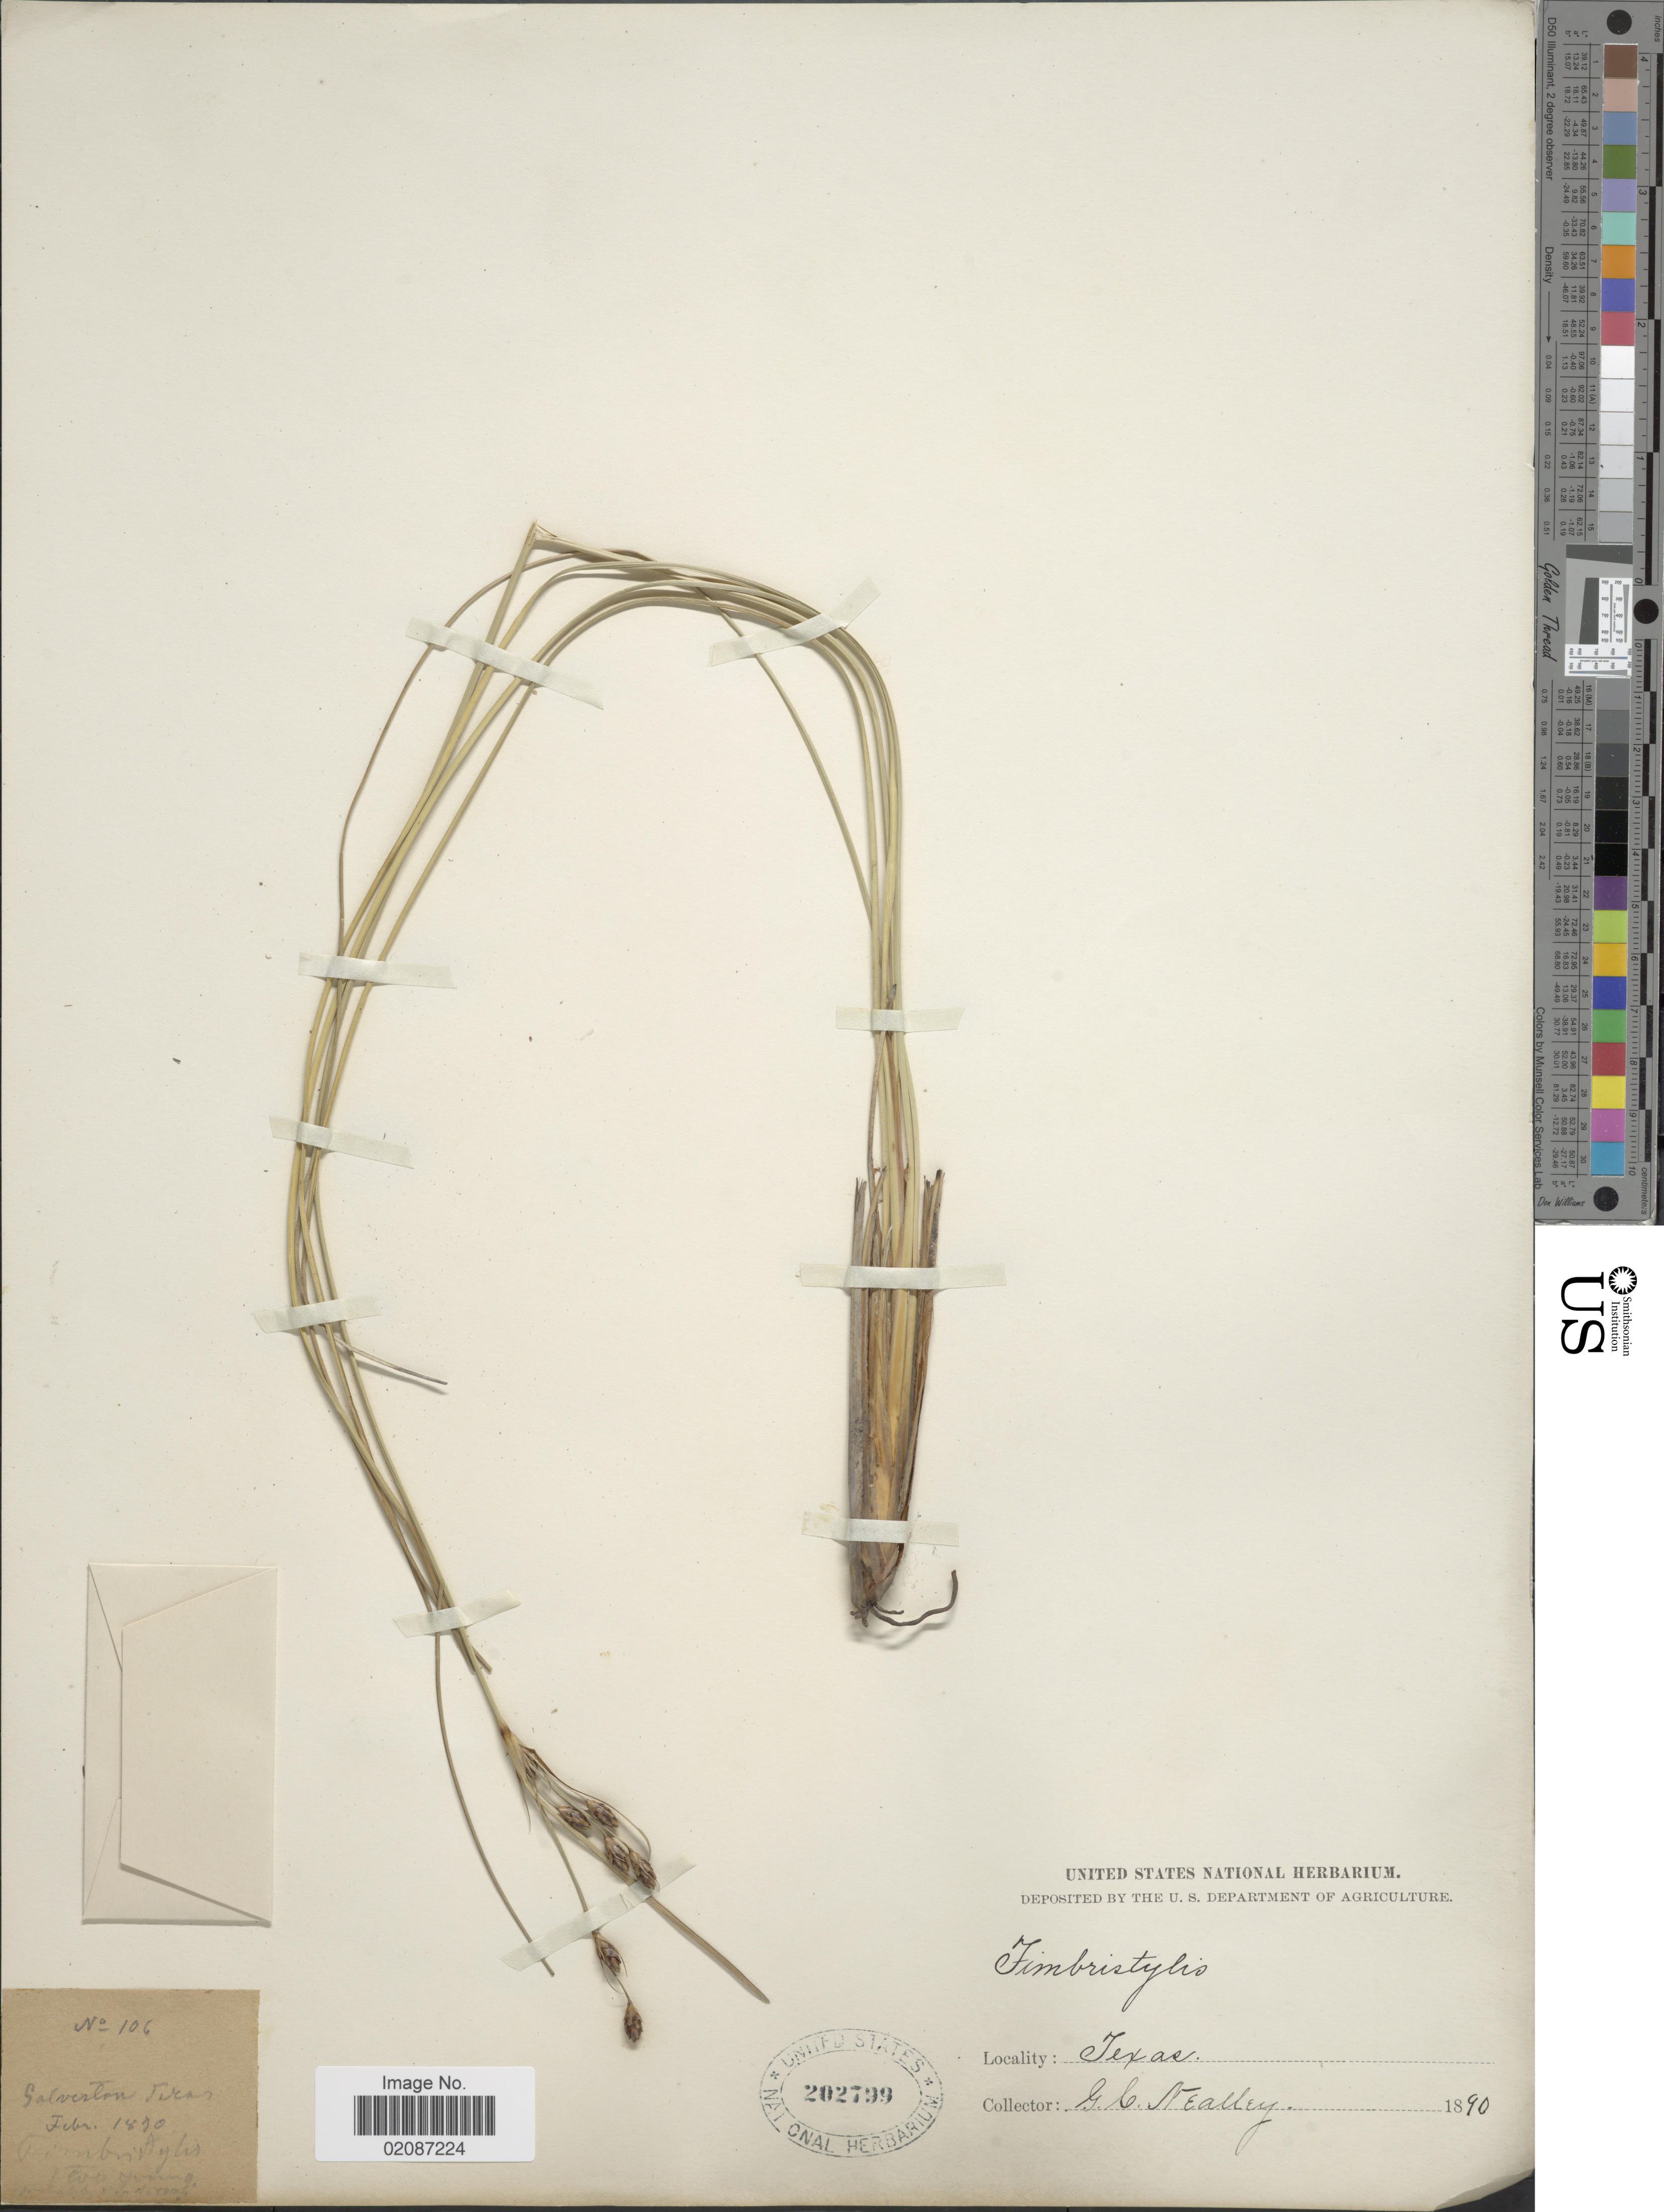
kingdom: Plantae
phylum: Tracheophyta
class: Liliopsida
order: Poales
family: Cyperaceae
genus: Fimbristylis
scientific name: Fimbristylis spadicea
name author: (L.) Vahl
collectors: G. C. Nealley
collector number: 106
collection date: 1890-02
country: United States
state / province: Texas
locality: Galveston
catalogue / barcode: US 202799